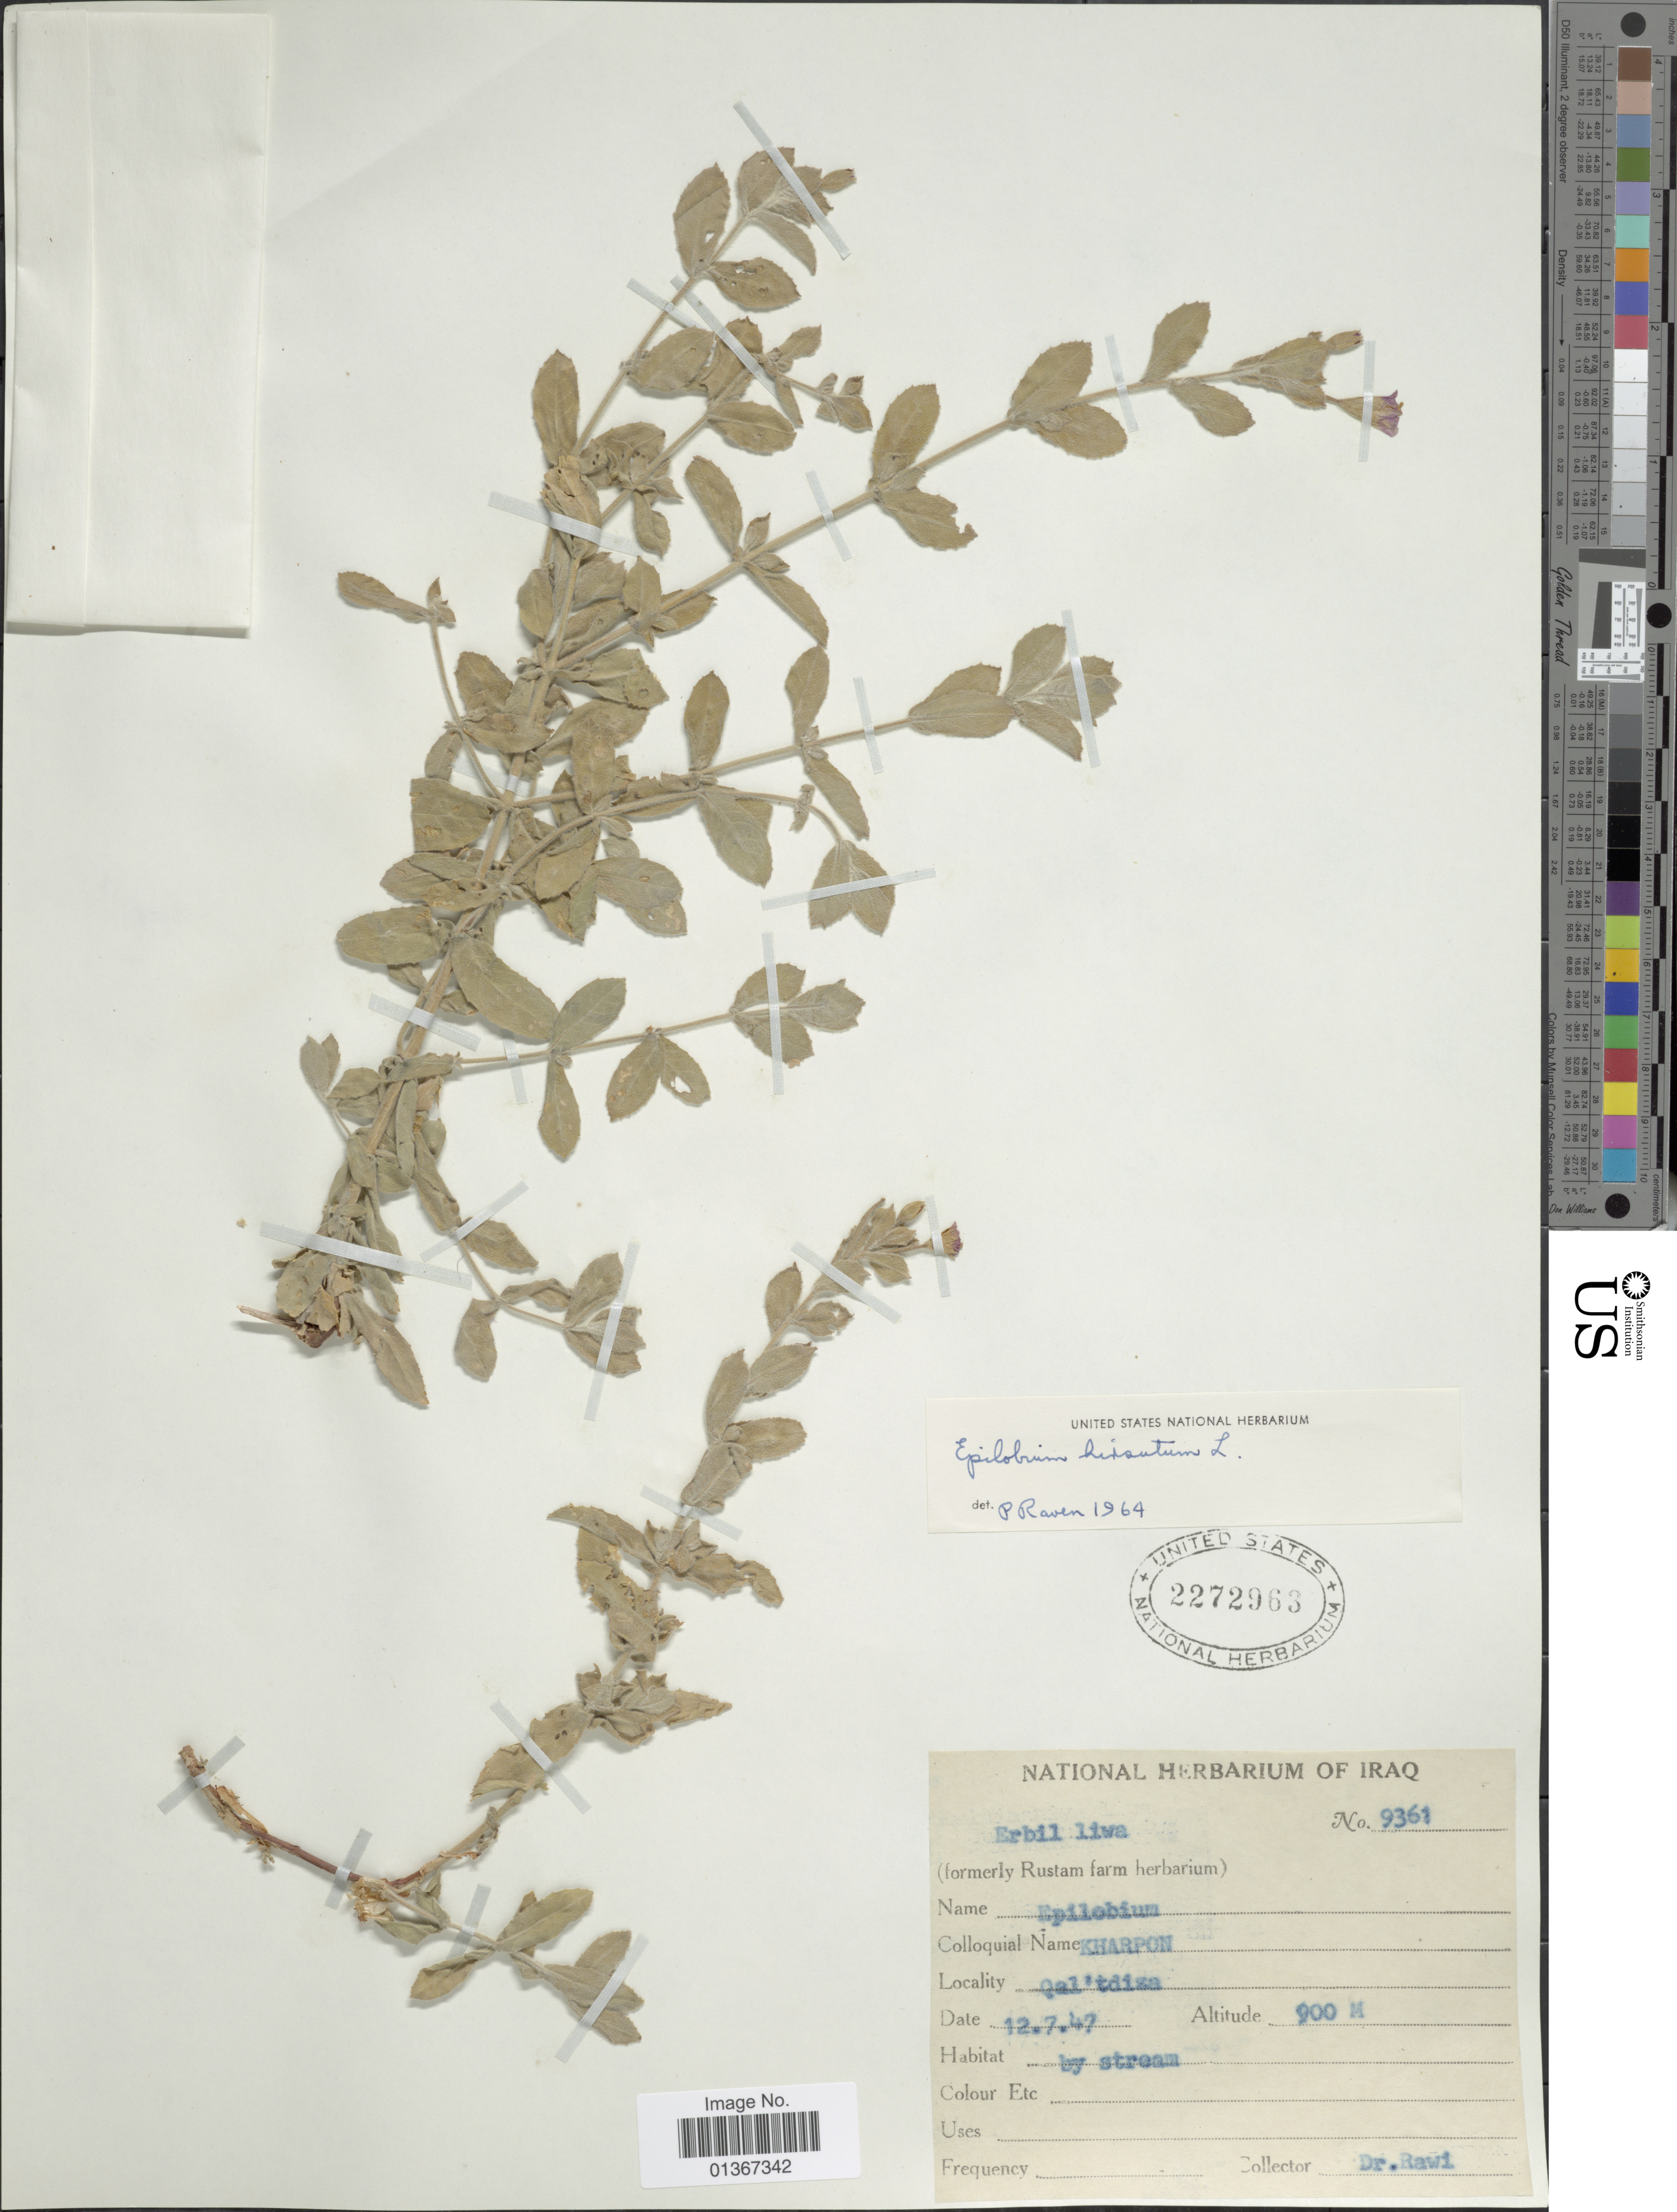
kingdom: Plantae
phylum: Tracheophyta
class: Magnoliopsida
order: Myrtales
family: Onagraceae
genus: Epilobium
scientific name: Epilobium hirsutum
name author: L.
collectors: -. Rawi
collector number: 9361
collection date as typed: Transcribed d/m/y: 12/7/47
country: Iraq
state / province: As Sulaymānīyah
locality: Kharpon, Qal'tdiza.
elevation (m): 900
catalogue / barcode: US 2272963